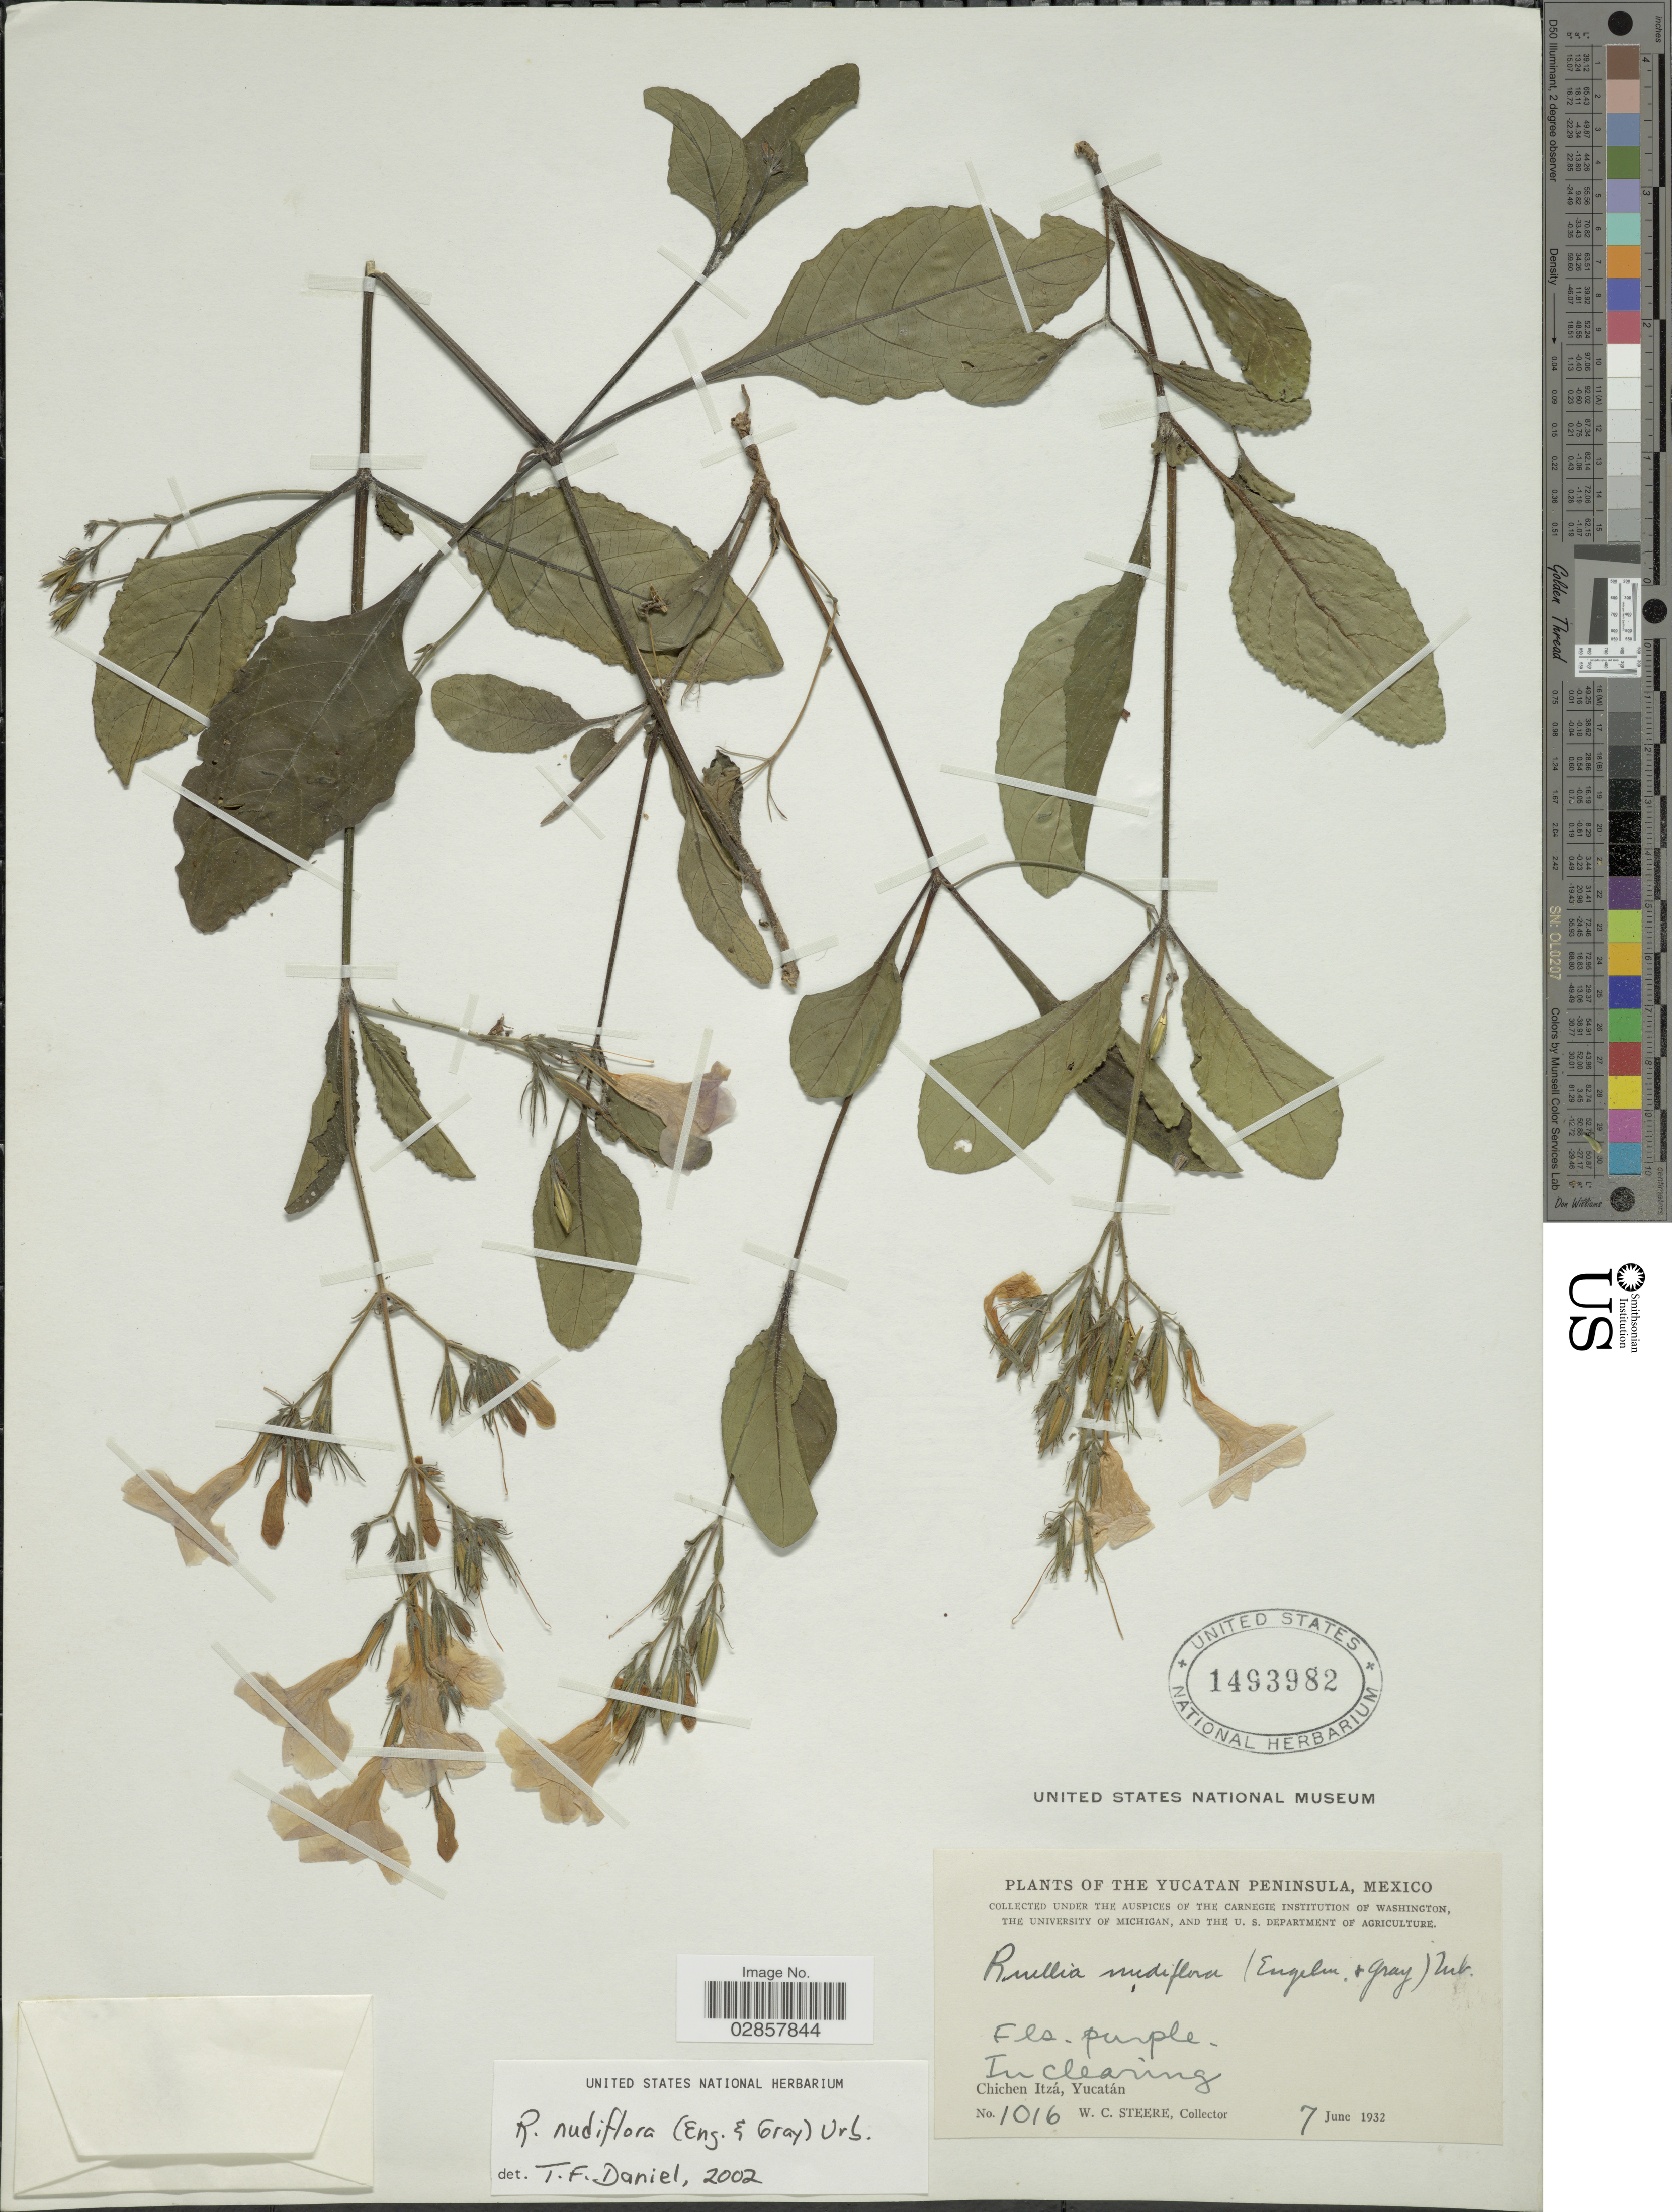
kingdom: Plantae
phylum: Tracheophyta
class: Magnoliopsida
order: Lamiales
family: Acanthaceae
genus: Ruellia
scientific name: Ruellia nudiflora var. yucatana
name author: Leonard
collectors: W. C. Steere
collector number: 1016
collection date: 1932-06-07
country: Mexico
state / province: Yucatán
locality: Yucatan Peninsula. In clearing Chichen Itzá, Yucatán.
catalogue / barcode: US 1493982